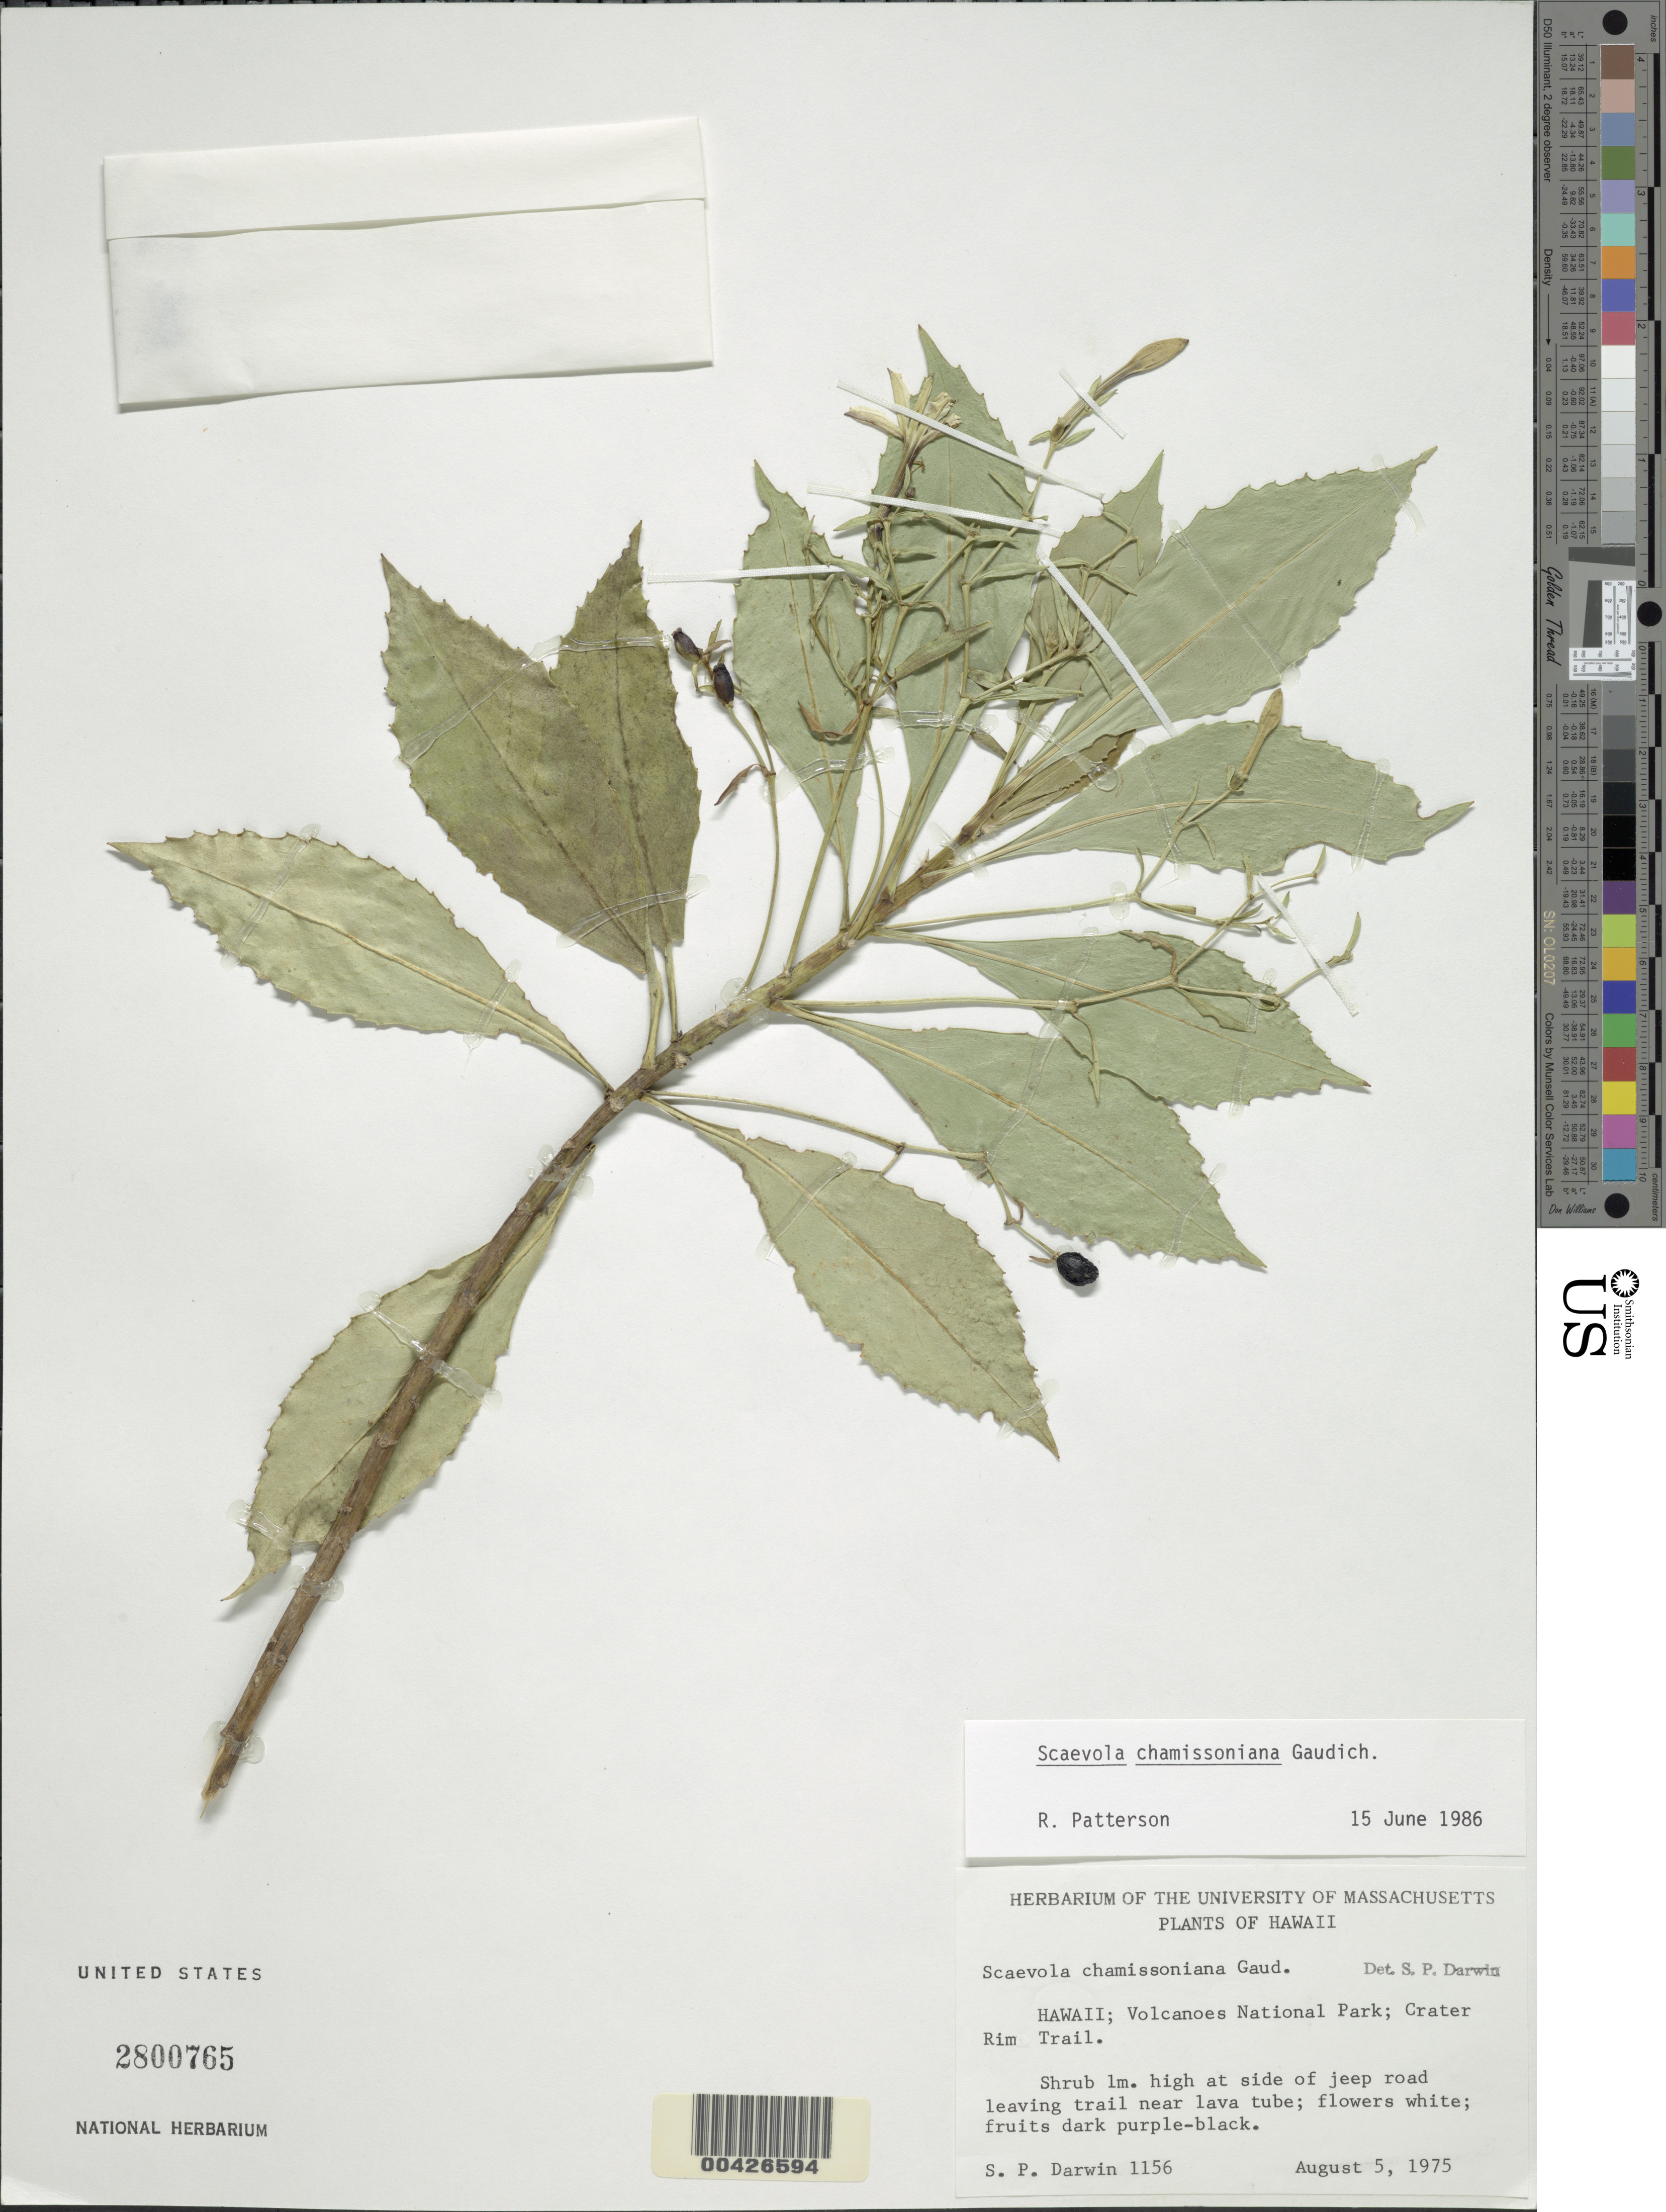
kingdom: Plantae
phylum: Tracheophyta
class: Magnoliopsida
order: Asterales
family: Goodeniaceae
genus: Scaevola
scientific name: Scaevola chamissoniana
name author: Gaudich.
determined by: Patterson, R.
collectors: S. P. Darwin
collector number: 1156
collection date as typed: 5 Aug 1975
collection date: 1975-08-05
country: United States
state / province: Hawaii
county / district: Hawaii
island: Hawaii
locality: Volcanoes National Park; Crater Rim Trail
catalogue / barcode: US 2800765